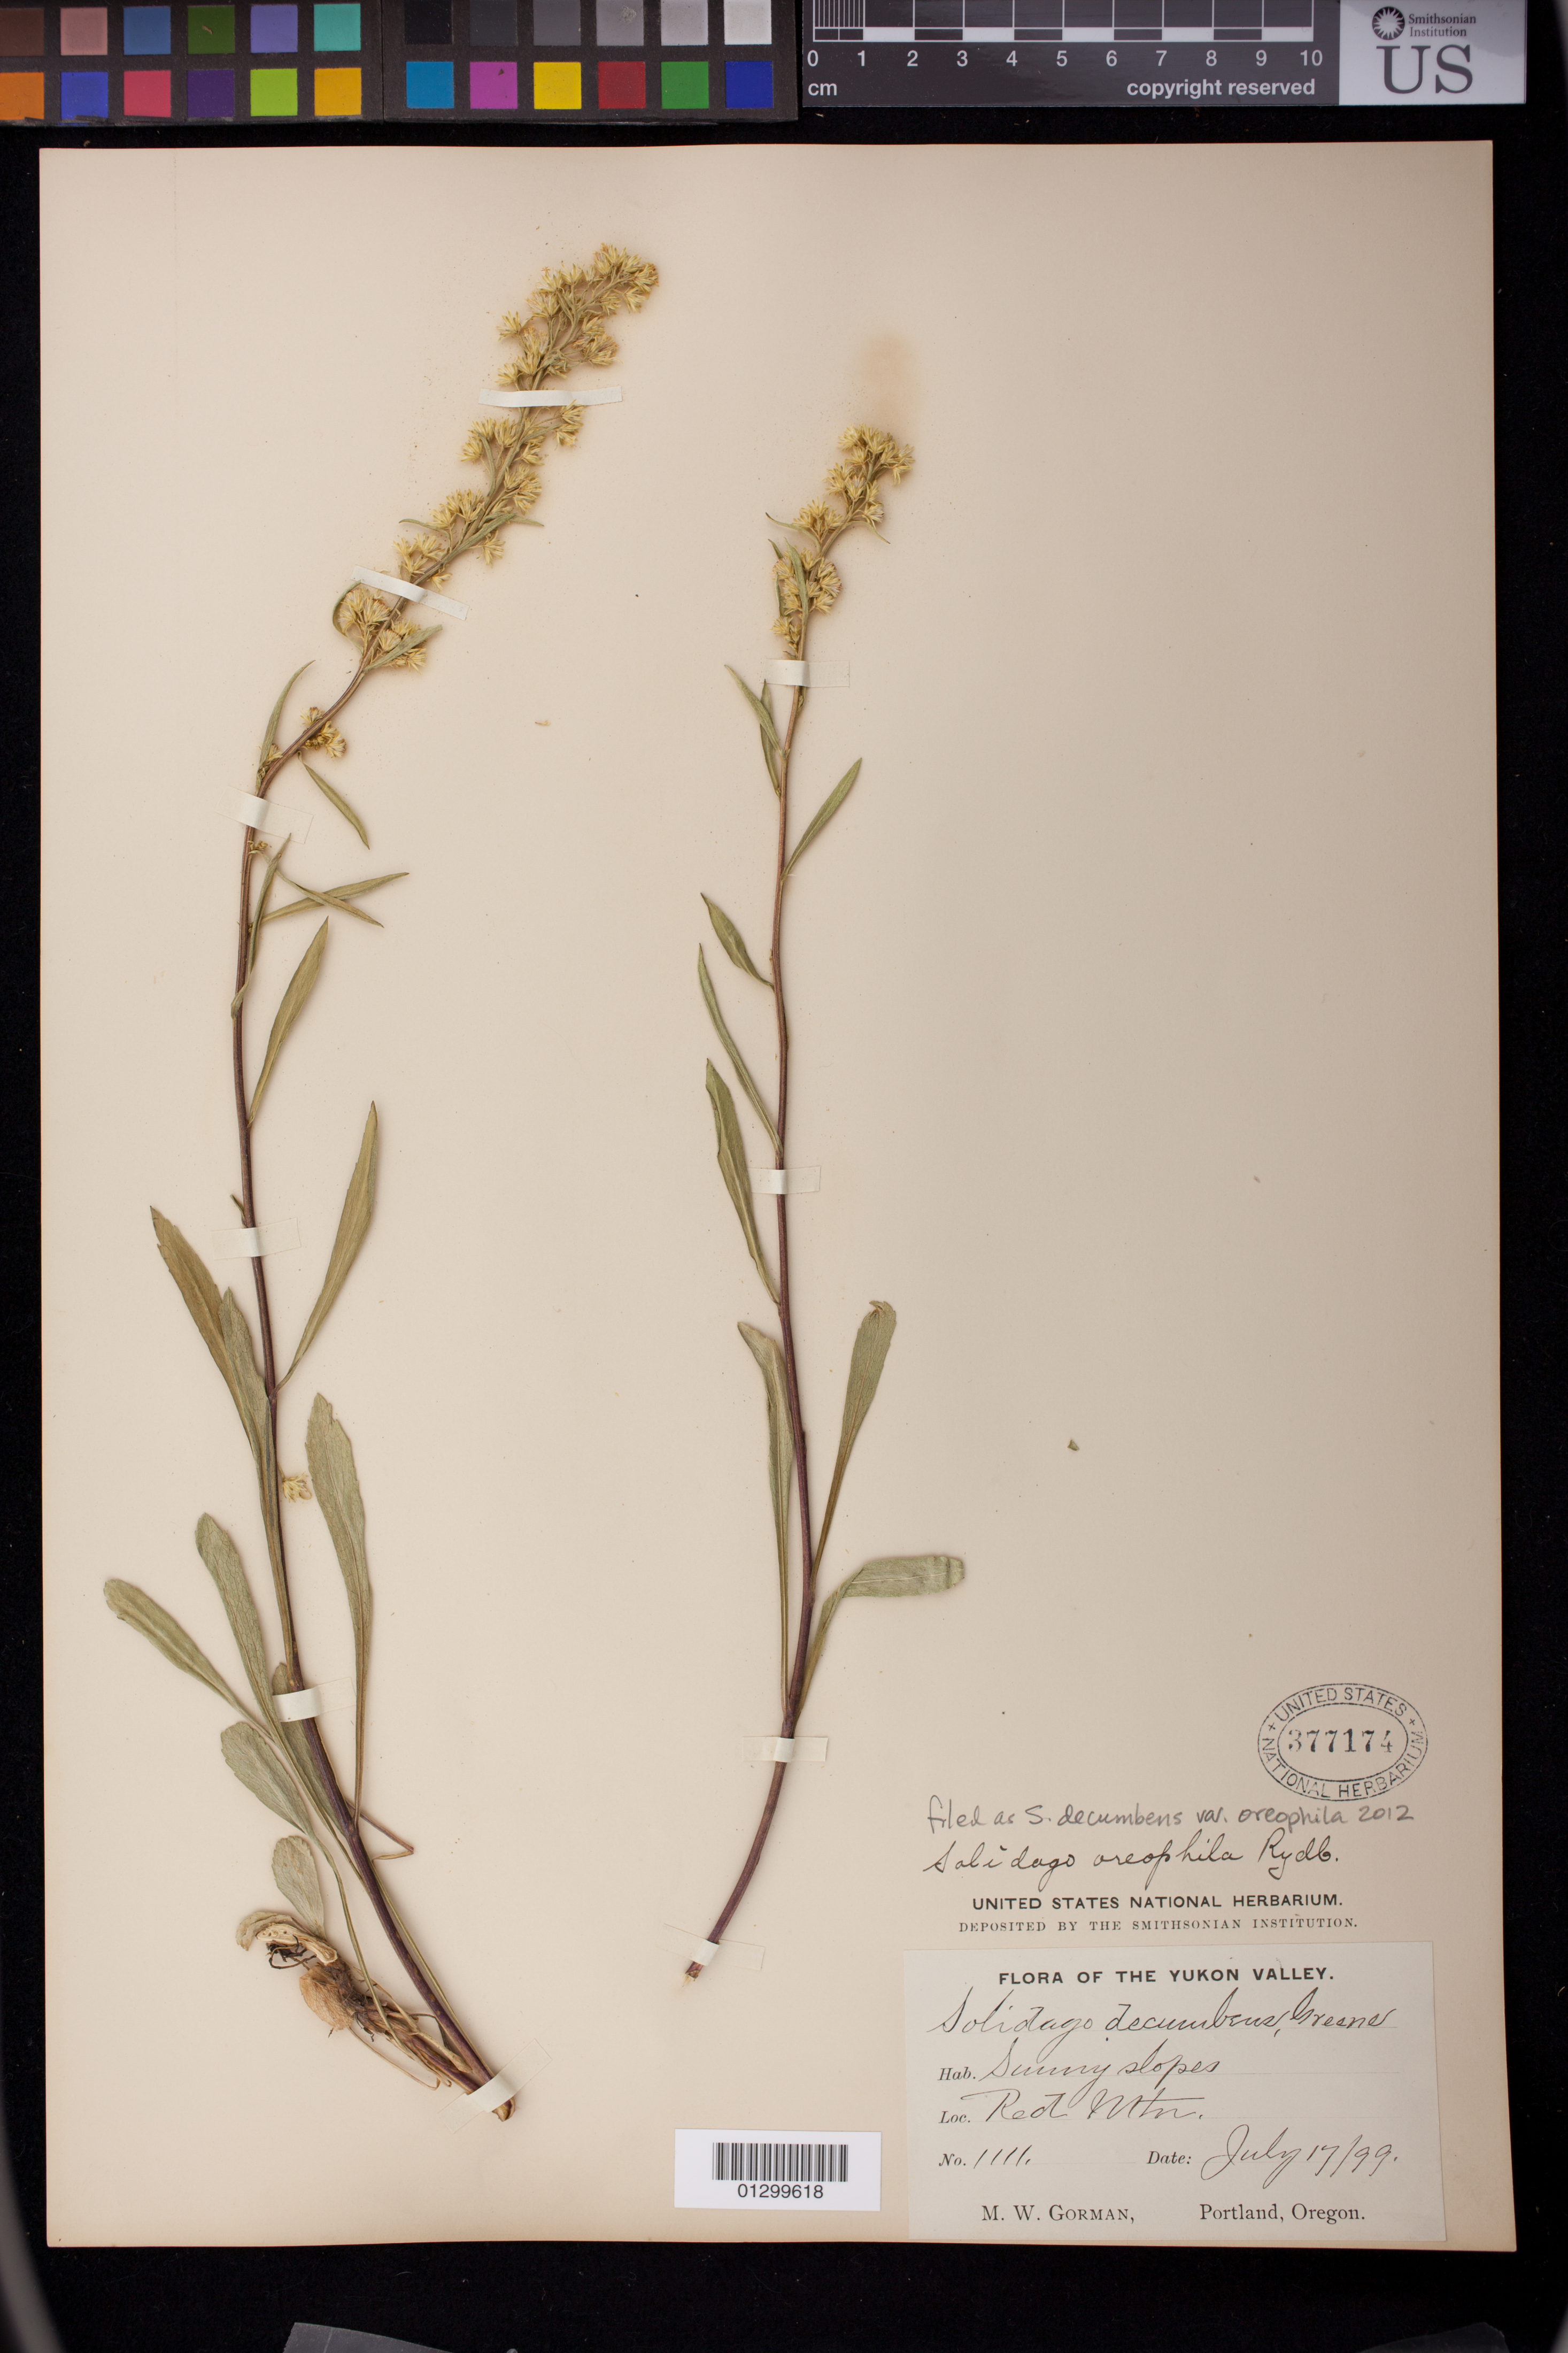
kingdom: Plantae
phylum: Tracheophyta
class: Magnoliopsida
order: Asterales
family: Asteraceae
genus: Solidago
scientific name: Solidago decumbens var. oreophila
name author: (Rydb.) Fernald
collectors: M. W. Gorman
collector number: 1111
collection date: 1899-07-17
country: Canada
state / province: Yukon Territory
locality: Red Mountain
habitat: Sunny slopes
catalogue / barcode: US 377174